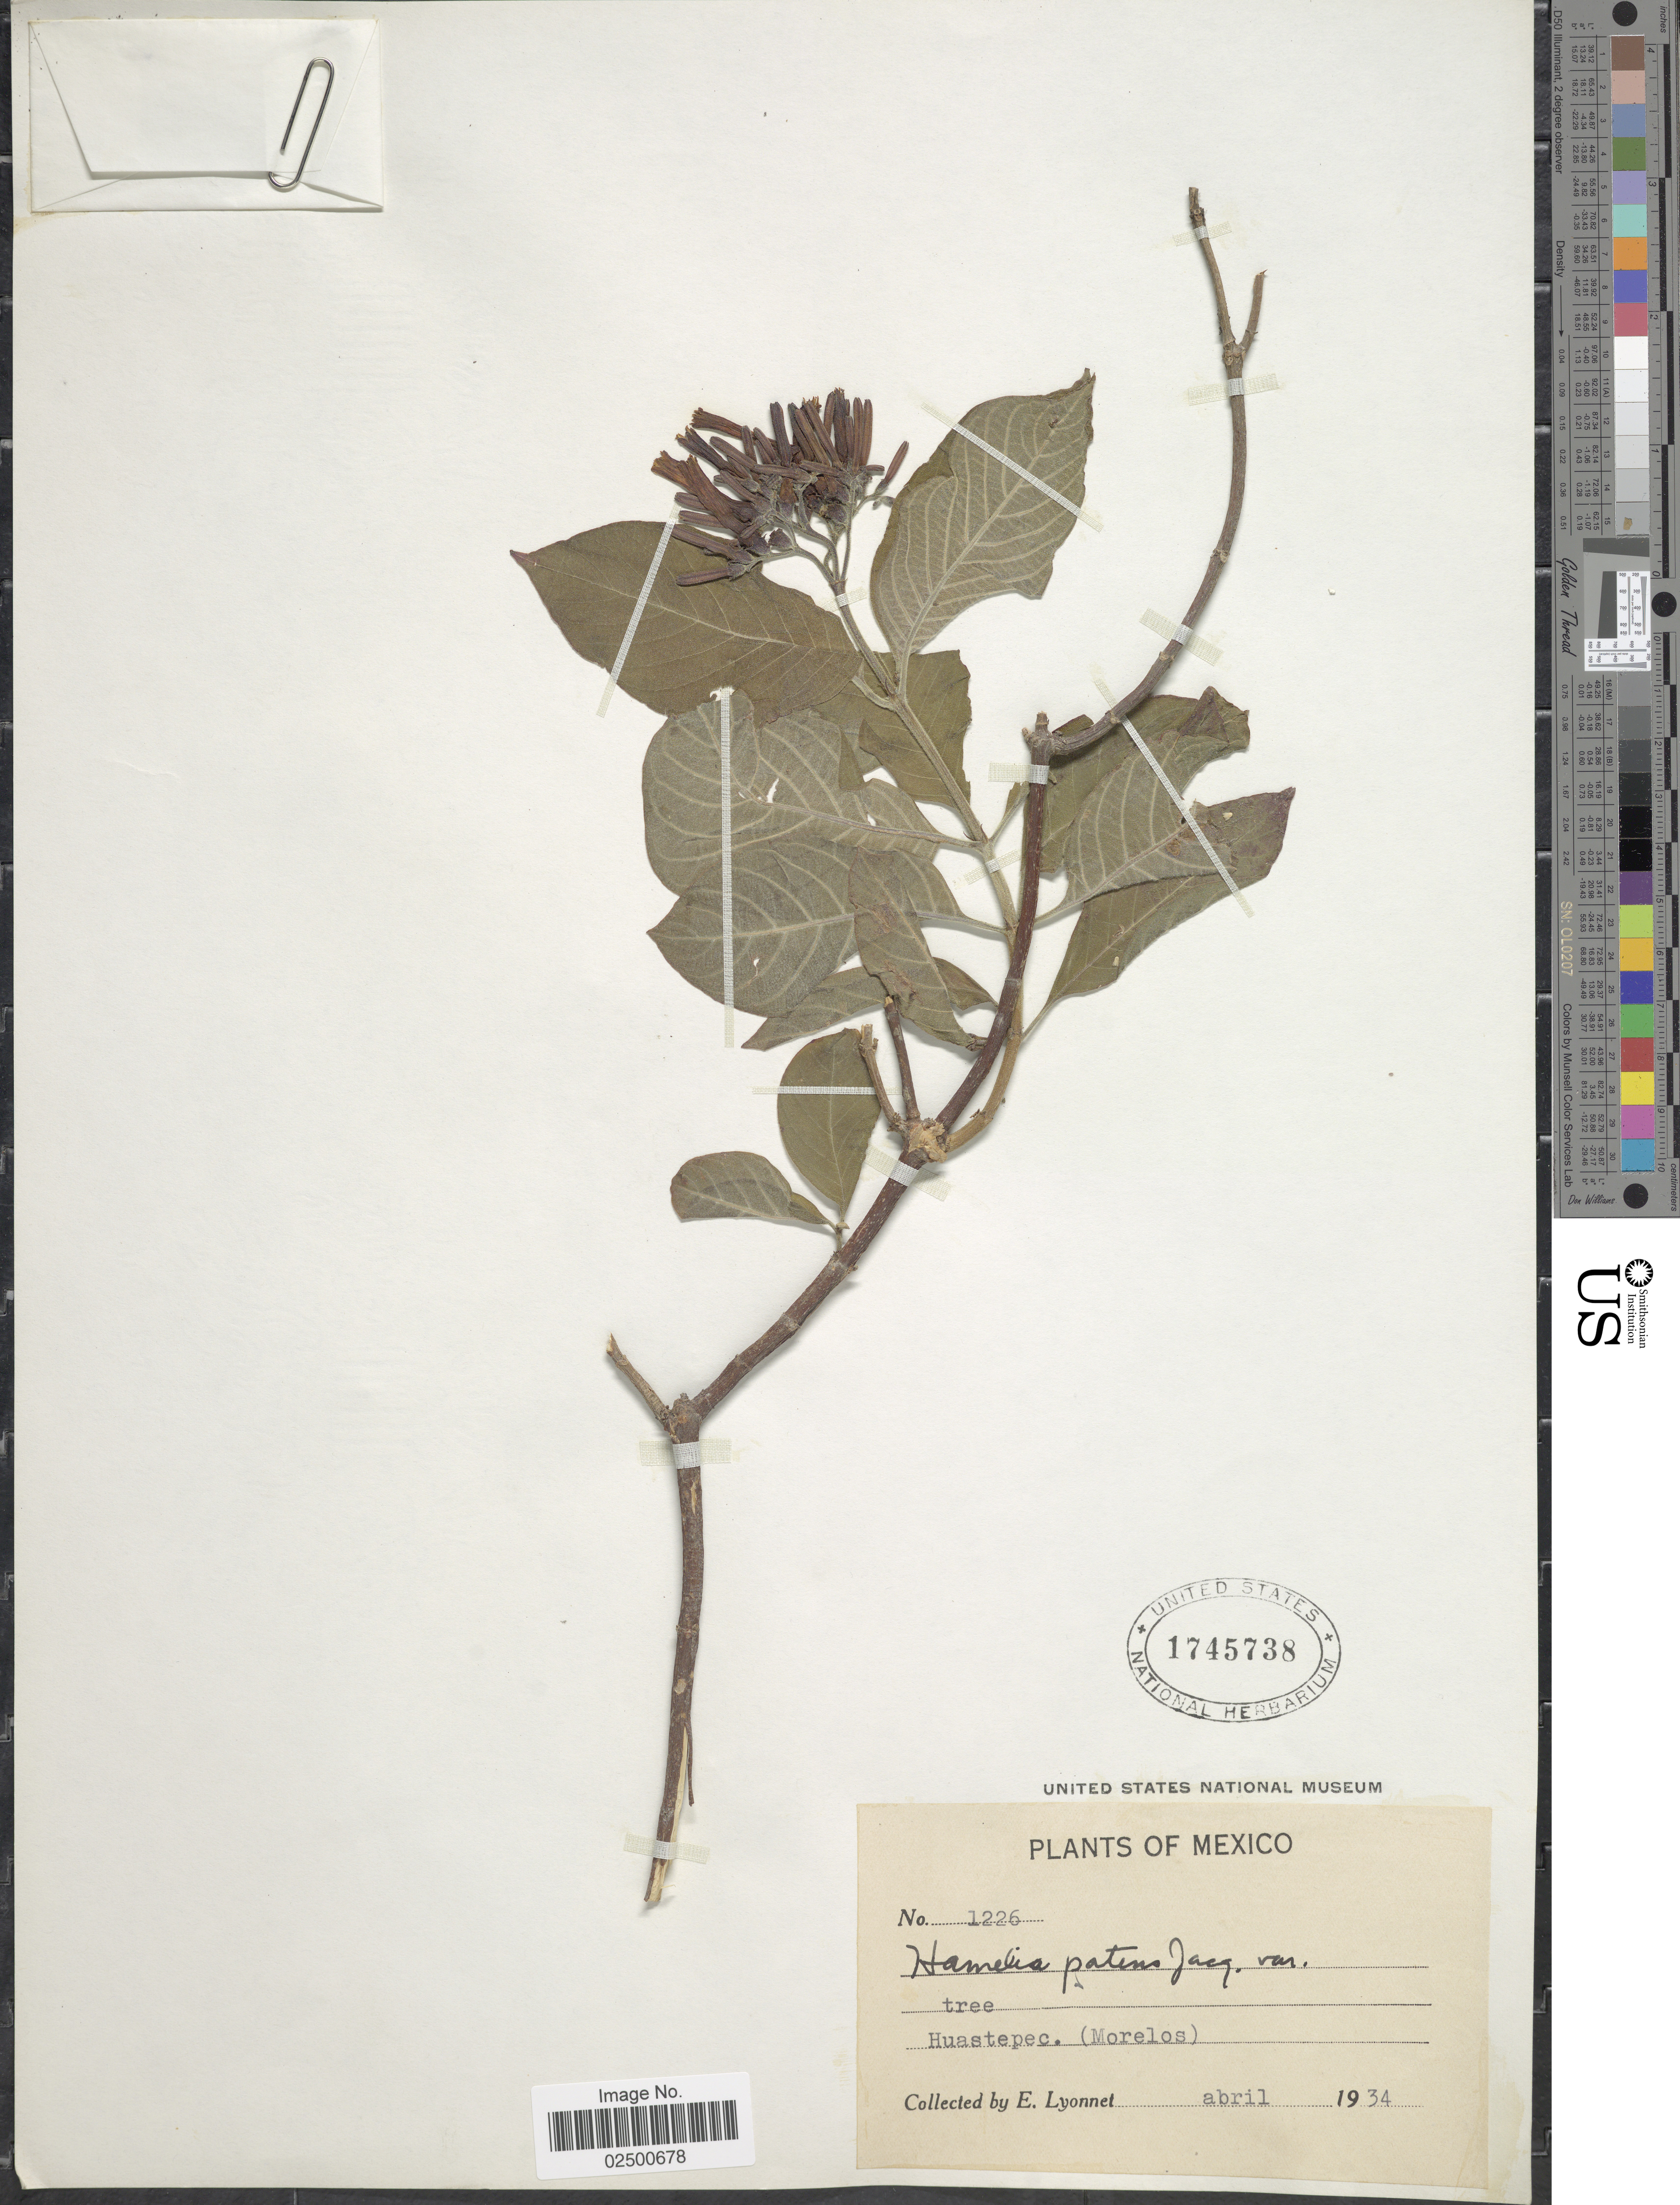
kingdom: Plantae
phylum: Tracheophyta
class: Magnoliopsida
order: Gentianales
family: Rubiaceae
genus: Hamelia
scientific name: Hamelia patens var. patens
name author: Jacq.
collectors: E. Lyonnet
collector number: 1226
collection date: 1934-04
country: Mexico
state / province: Morelos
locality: Huastepec.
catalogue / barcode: US 1745738